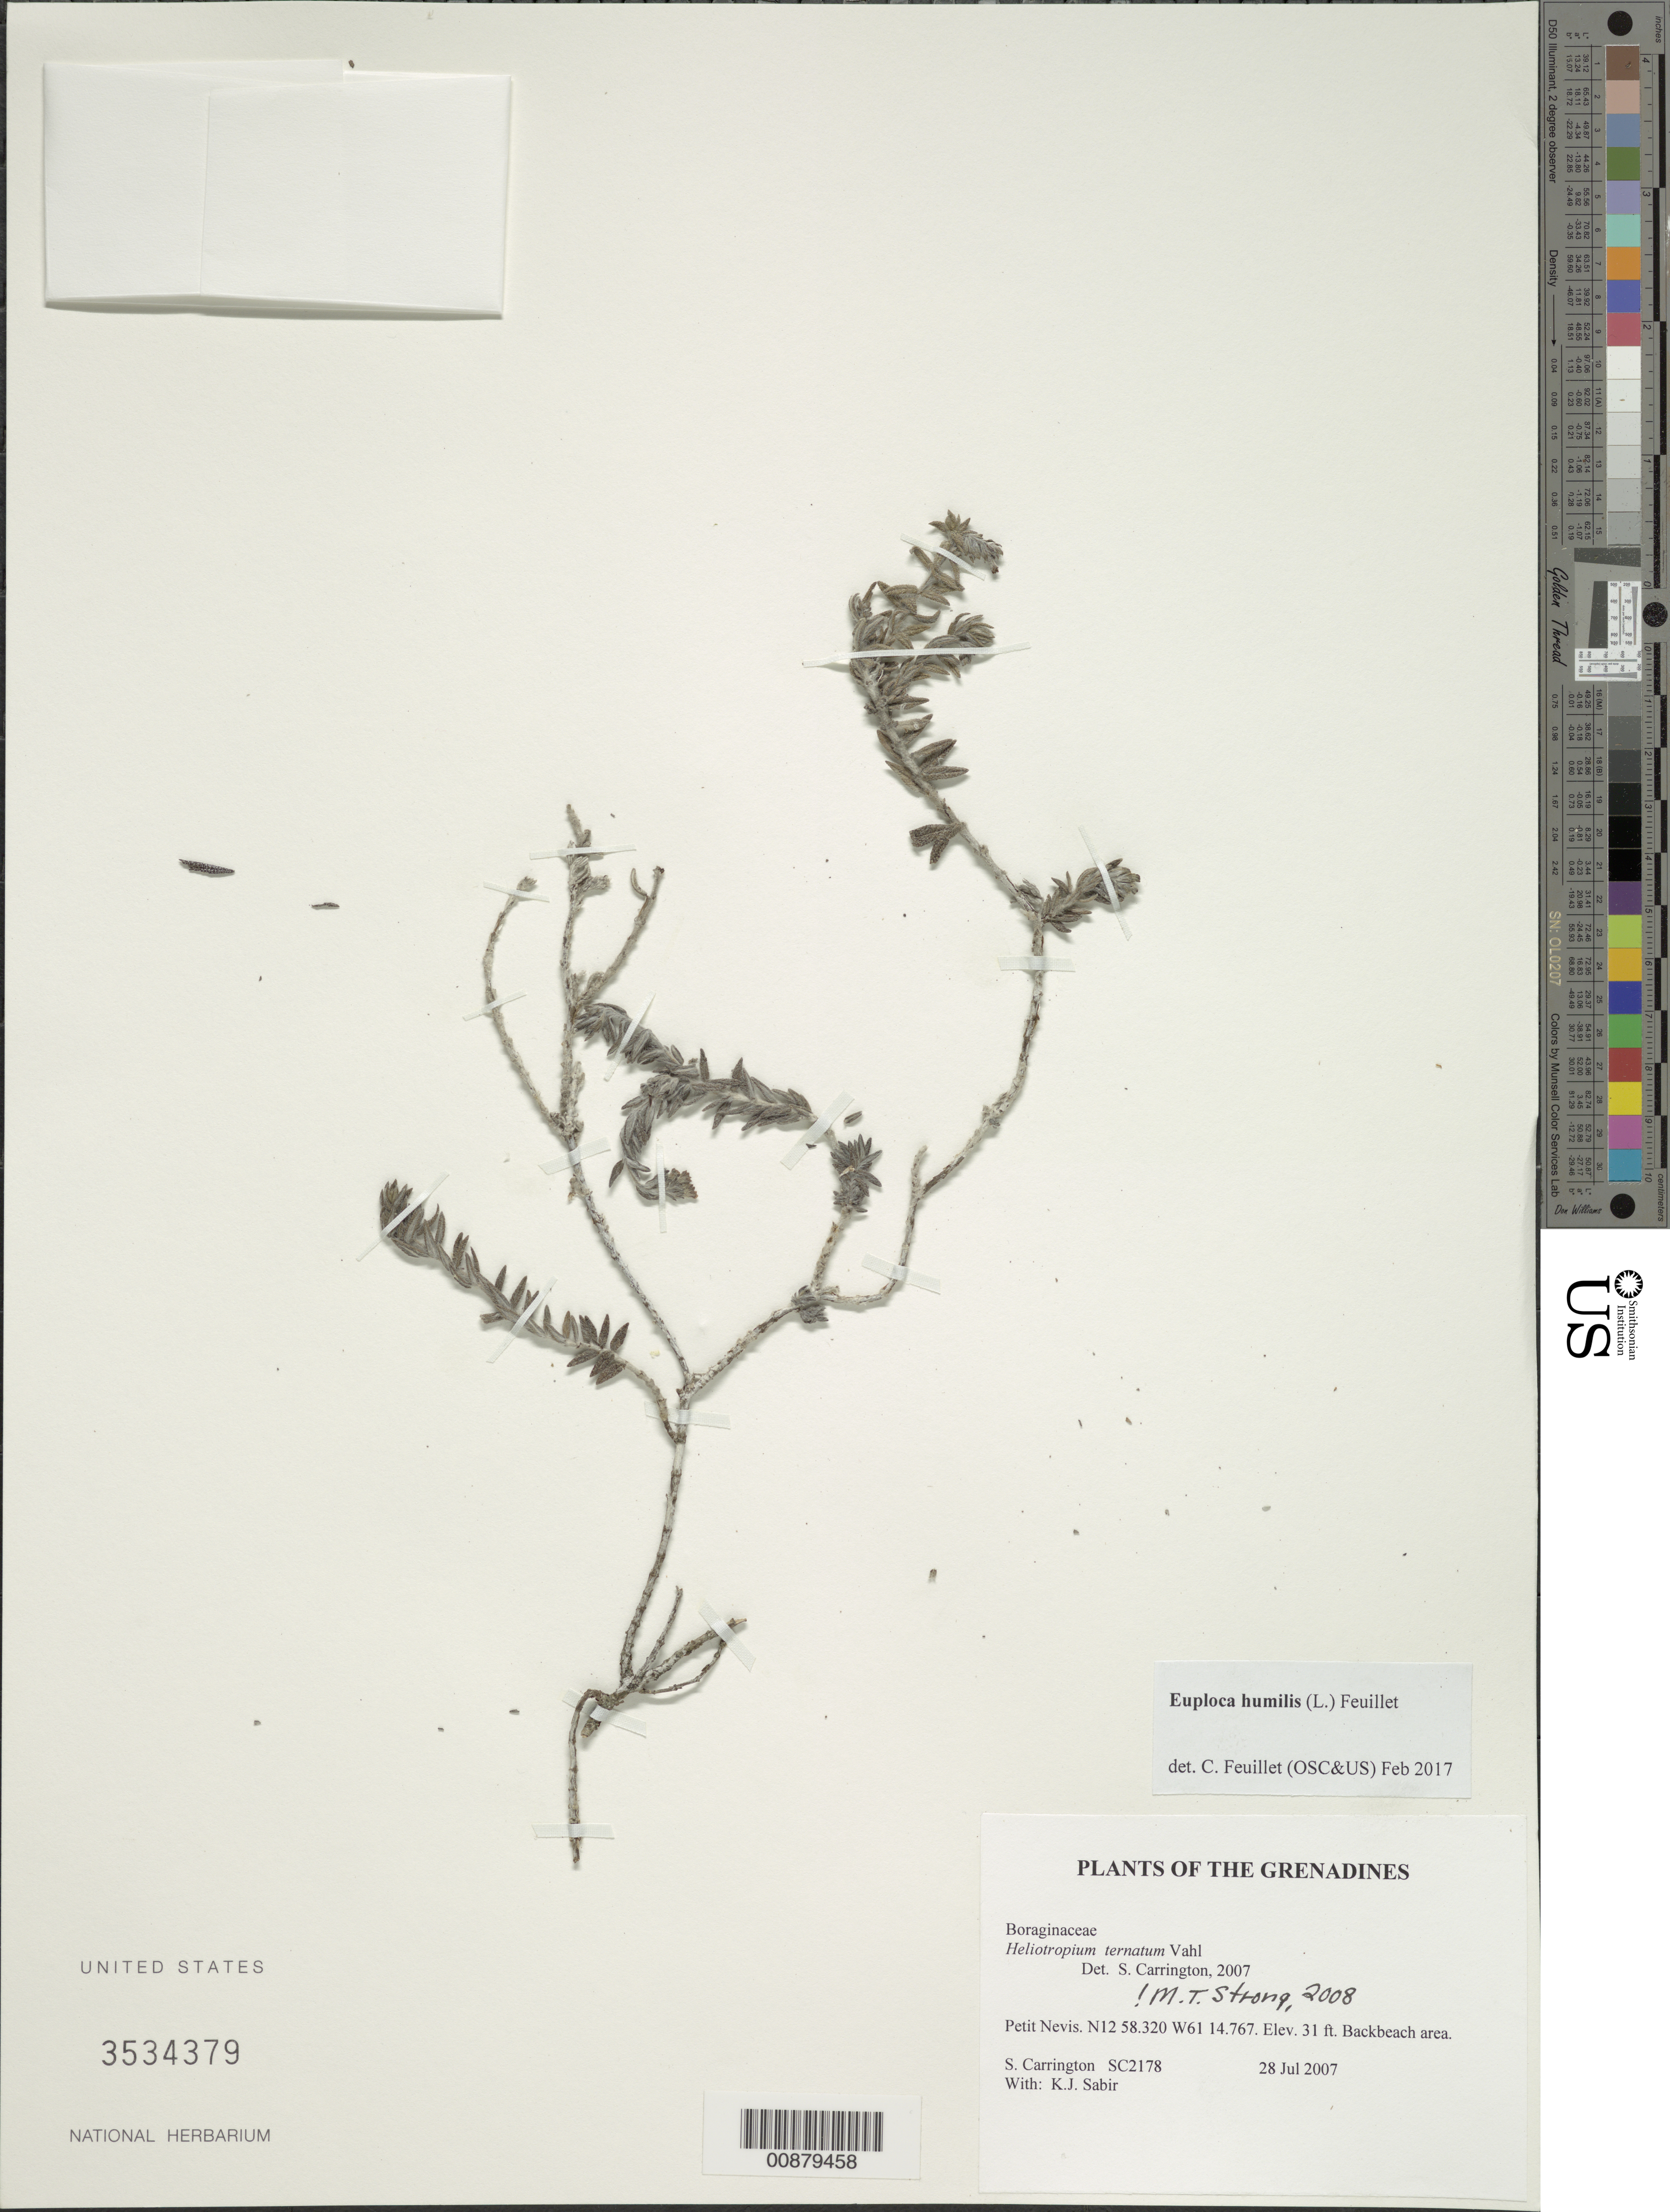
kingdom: Plantae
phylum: Tracheophyta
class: Magnoliopsida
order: Boraginales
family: Heliotropiaceae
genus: Euploca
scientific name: Euploca humilis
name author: (L.) Feuillet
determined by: Feuillet, C.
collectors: C. M. S. Carrington & K. Sabir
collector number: SC 2178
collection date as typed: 28 Jul 2007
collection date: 2007-07-28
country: St. Vincent - Grenadines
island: Petit Nevis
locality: Petit Nevis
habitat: backbeach area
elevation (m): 9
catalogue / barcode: US 3534379